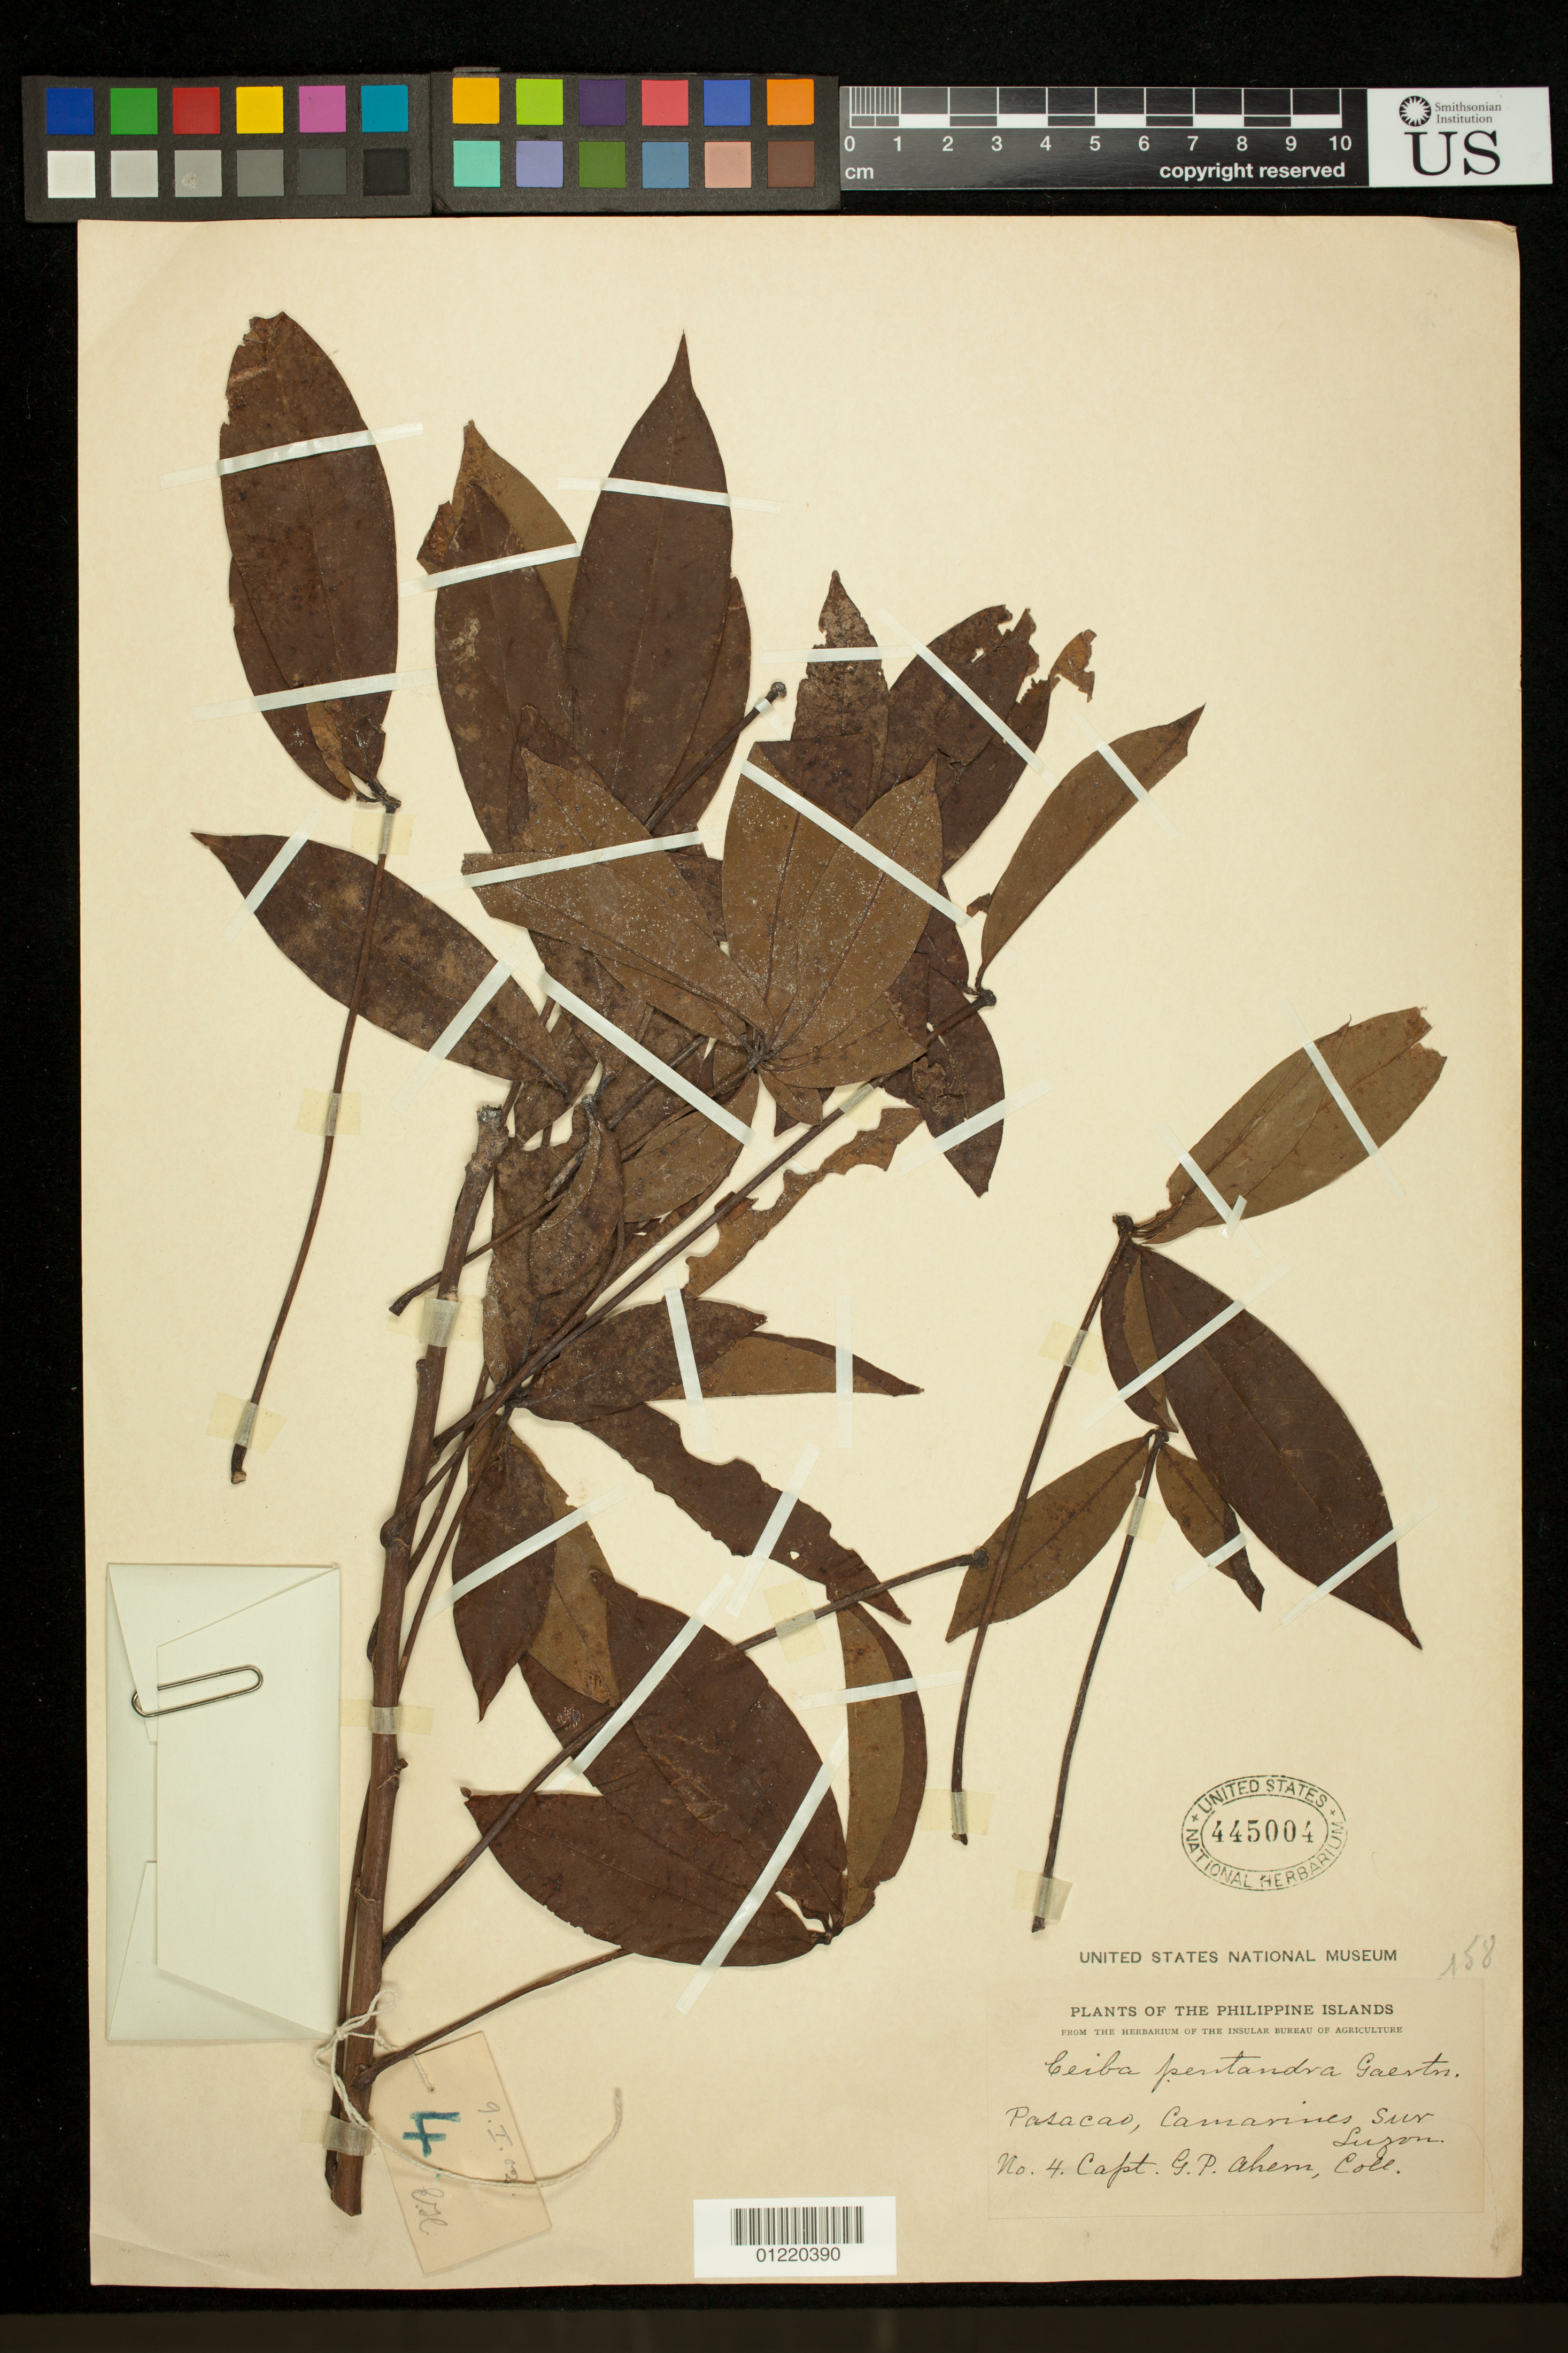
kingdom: Plantae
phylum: Tracheophyta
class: Magnoliopsida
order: Malvales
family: Malvaceae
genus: Ceiba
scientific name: Ceiba pentandra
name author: (L.) Gaertn.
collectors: G. Ahern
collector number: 4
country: Philippines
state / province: Bicol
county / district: Camarines Sur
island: Luzon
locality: Pasacao, Camarines Sur, Luzon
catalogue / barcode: US 4450